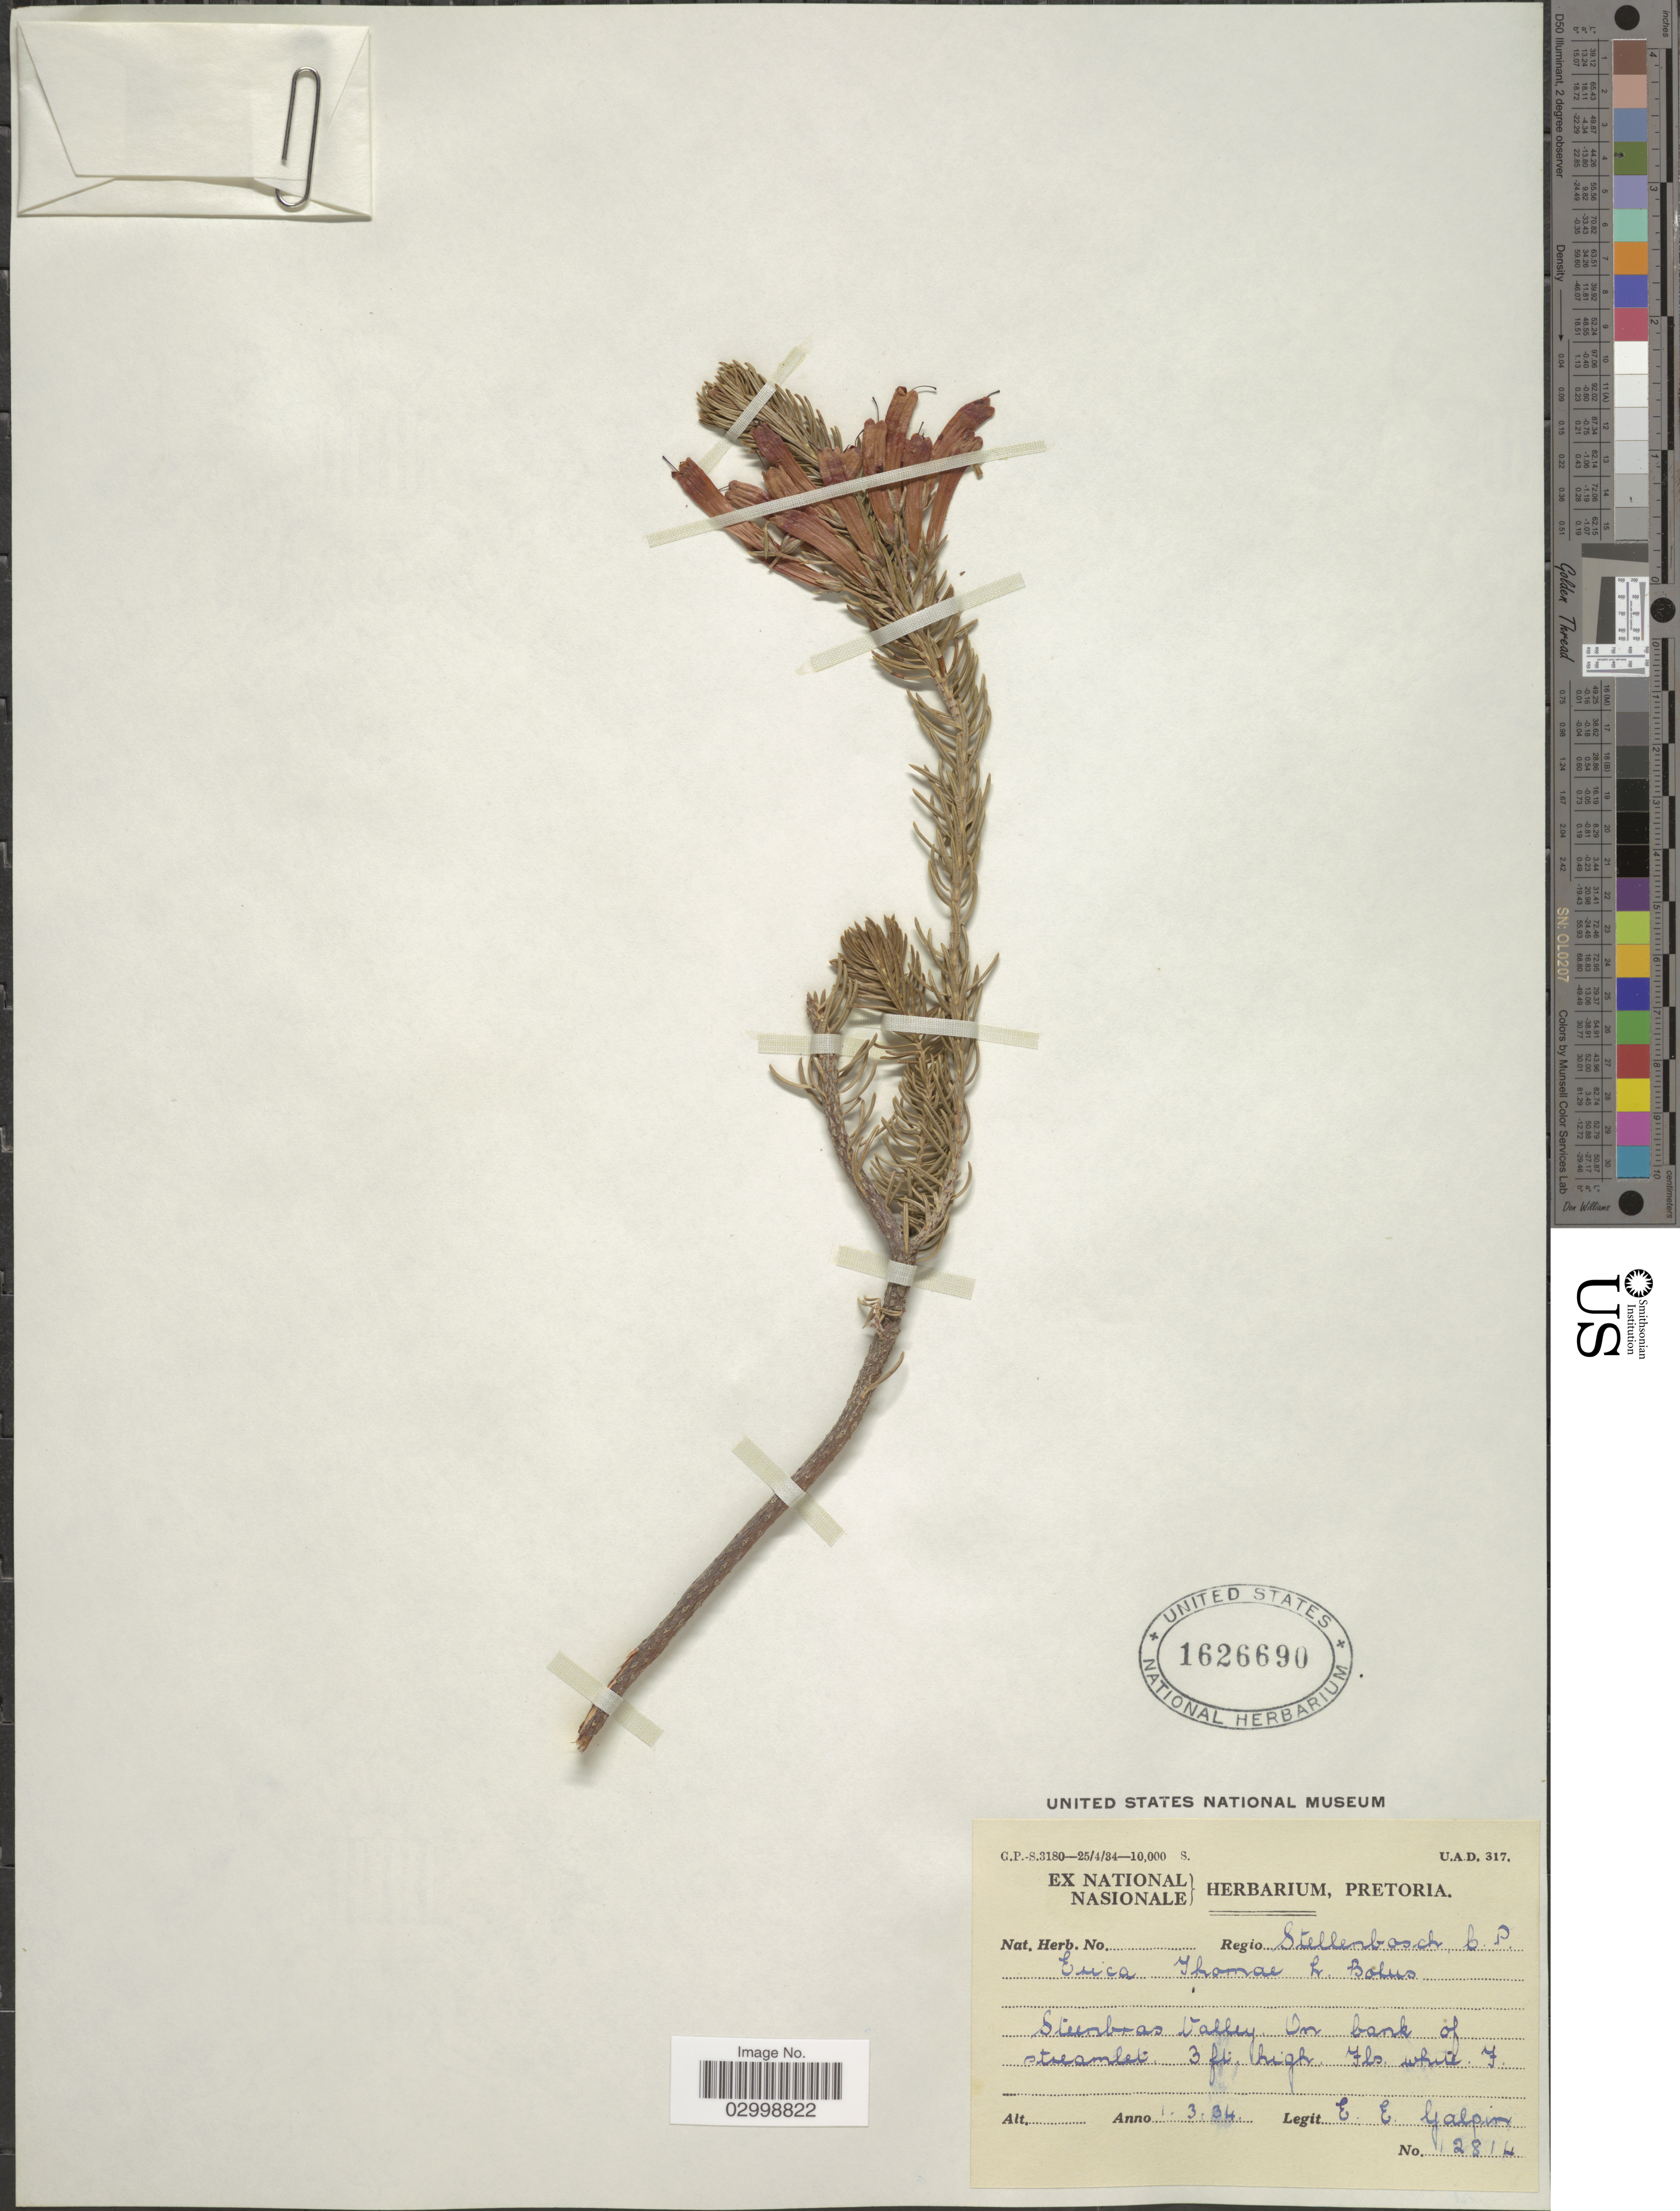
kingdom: Plantae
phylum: Tracheophyta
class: Magnoliopsida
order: Ericales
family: Ericaceae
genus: Erica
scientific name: Erica thomae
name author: L. Bolus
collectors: E. Galpin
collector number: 12814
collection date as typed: Transcribed d/m/y: 1/3/34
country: South Africa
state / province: Western Cape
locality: Regio Stellenbosch C.P. Steenbos Valley. On bank of streamlet.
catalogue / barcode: US 1626690